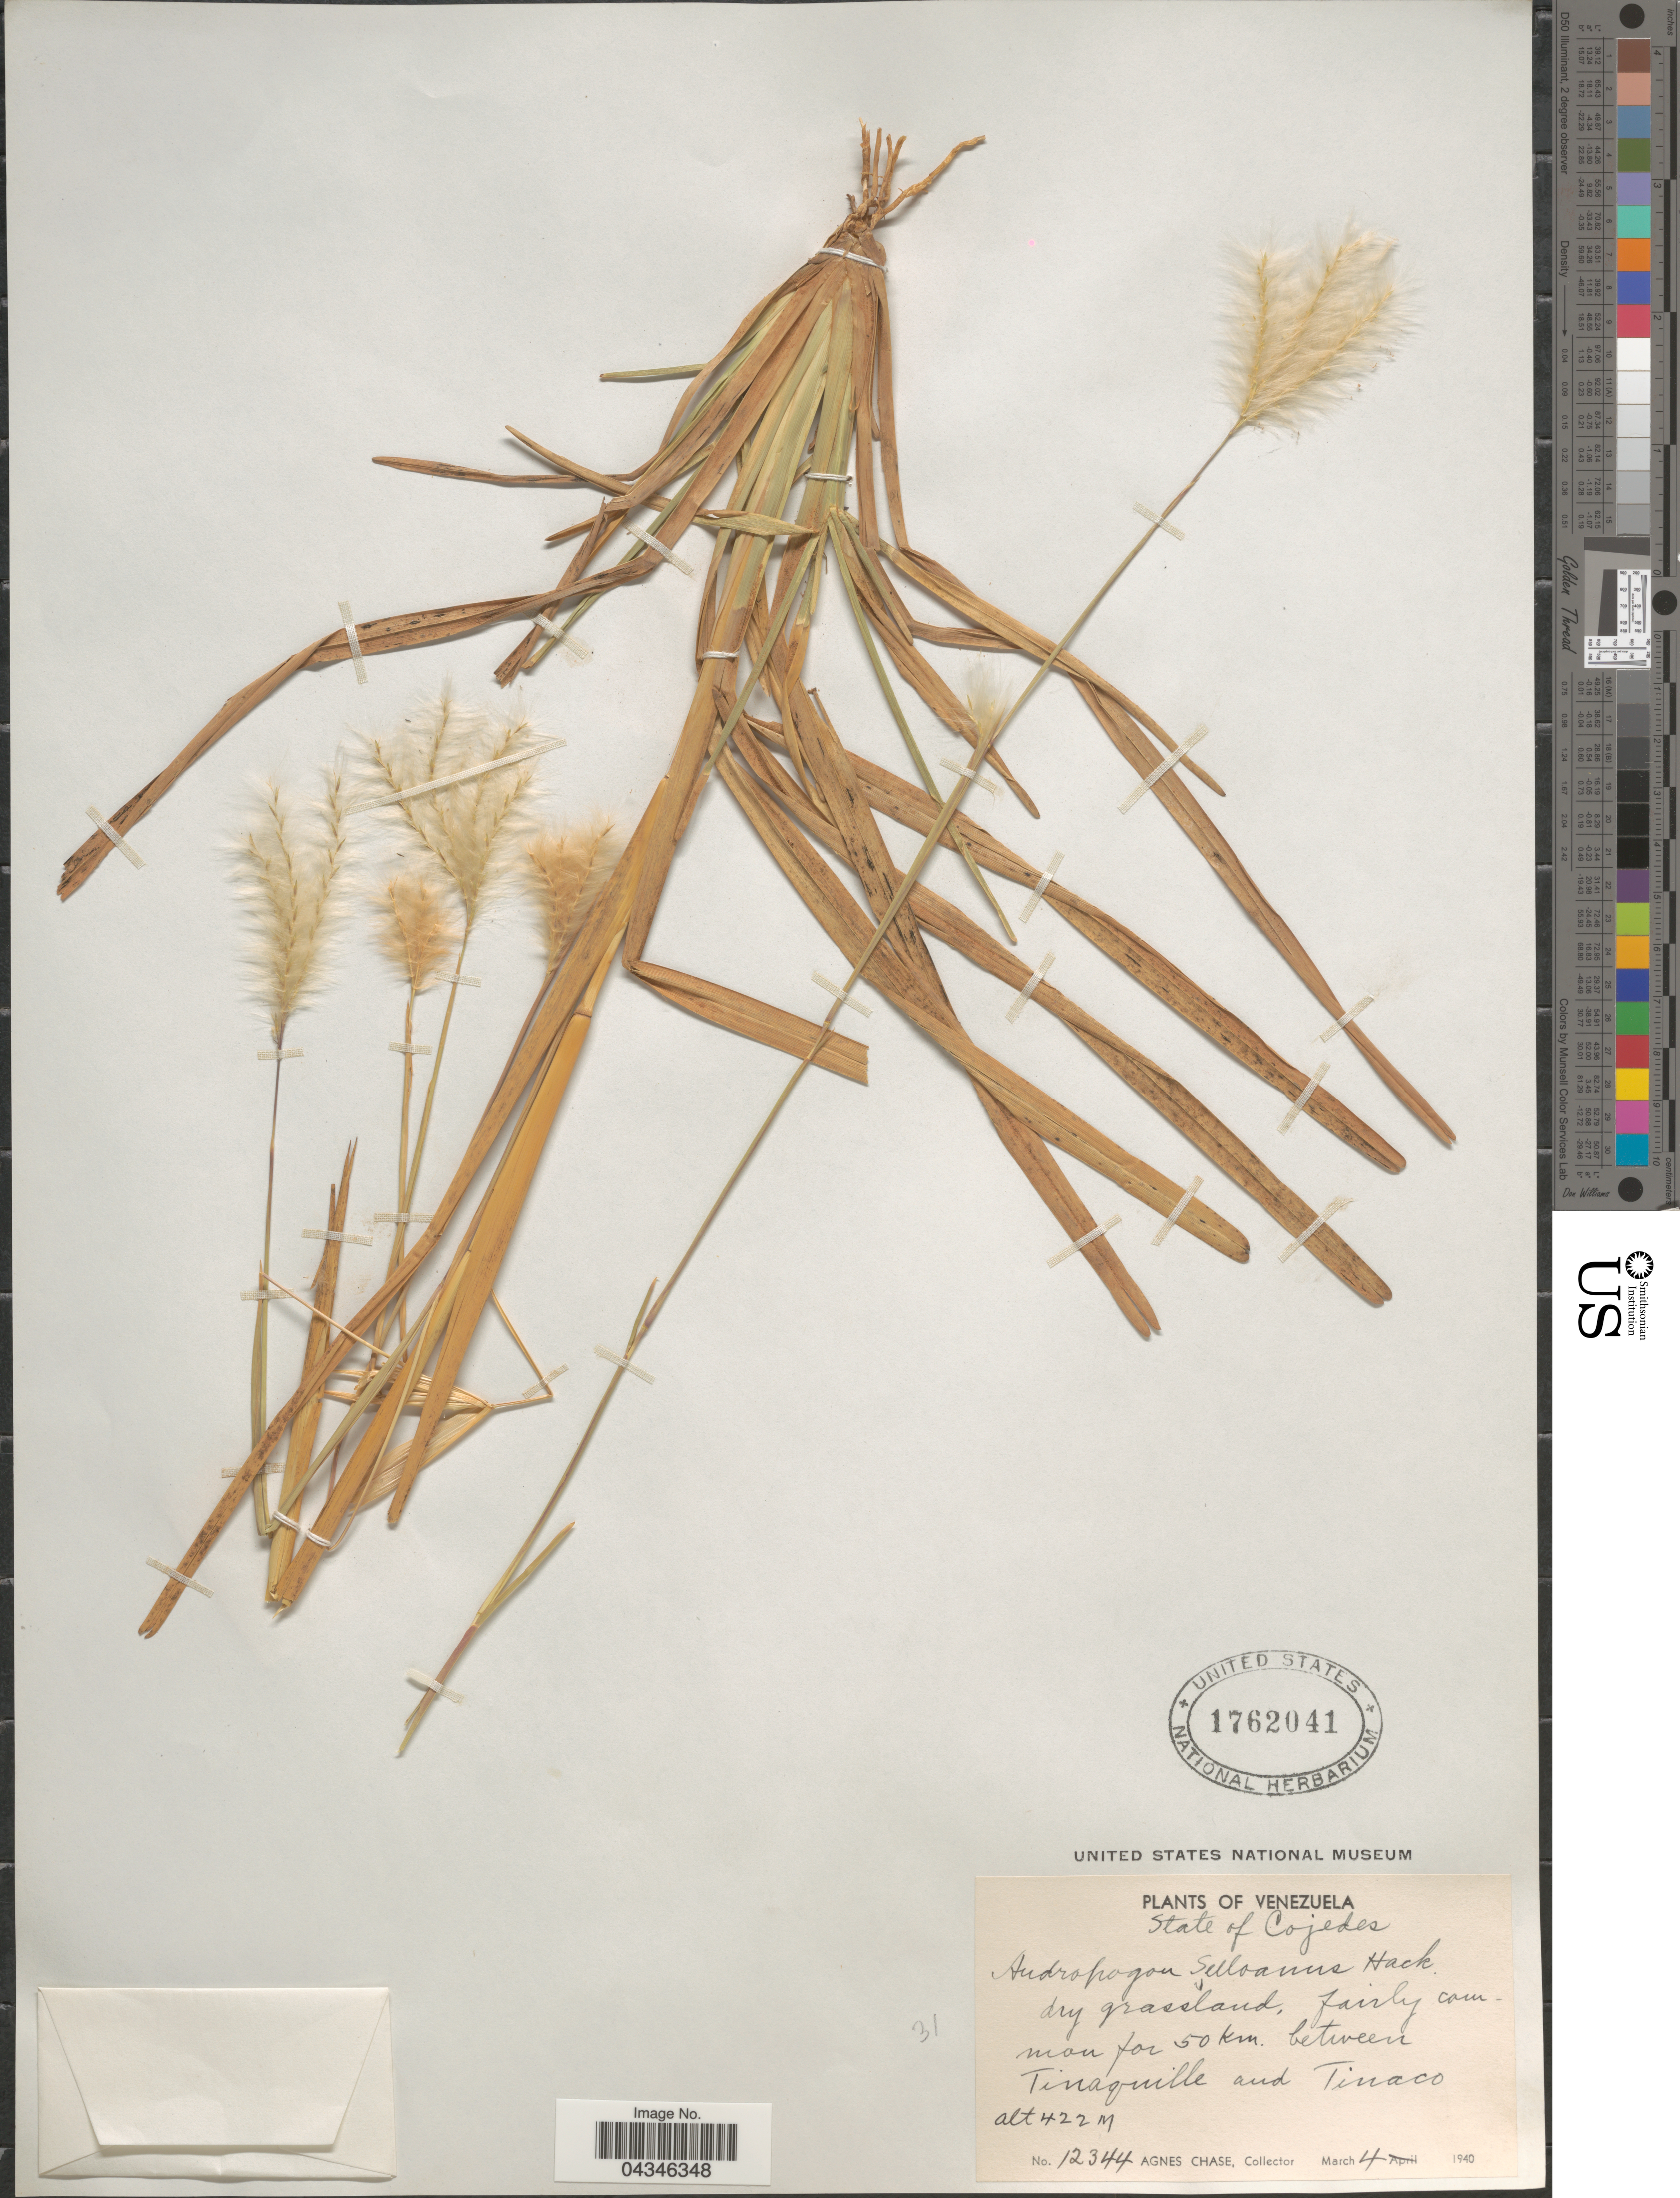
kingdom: Plantae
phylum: Tracheophyta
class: Liliopsida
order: Poales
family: Poaceae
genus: Andropogon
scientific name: Andropogon selloanus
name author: (Hack.) Hack.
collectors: A. Chase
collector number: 12344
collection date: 1940-03-04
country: Venezuela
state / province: Cojedes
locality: For 50 km. between Tinaquille and Tinaco.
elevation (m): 422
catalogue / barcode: US 1762041